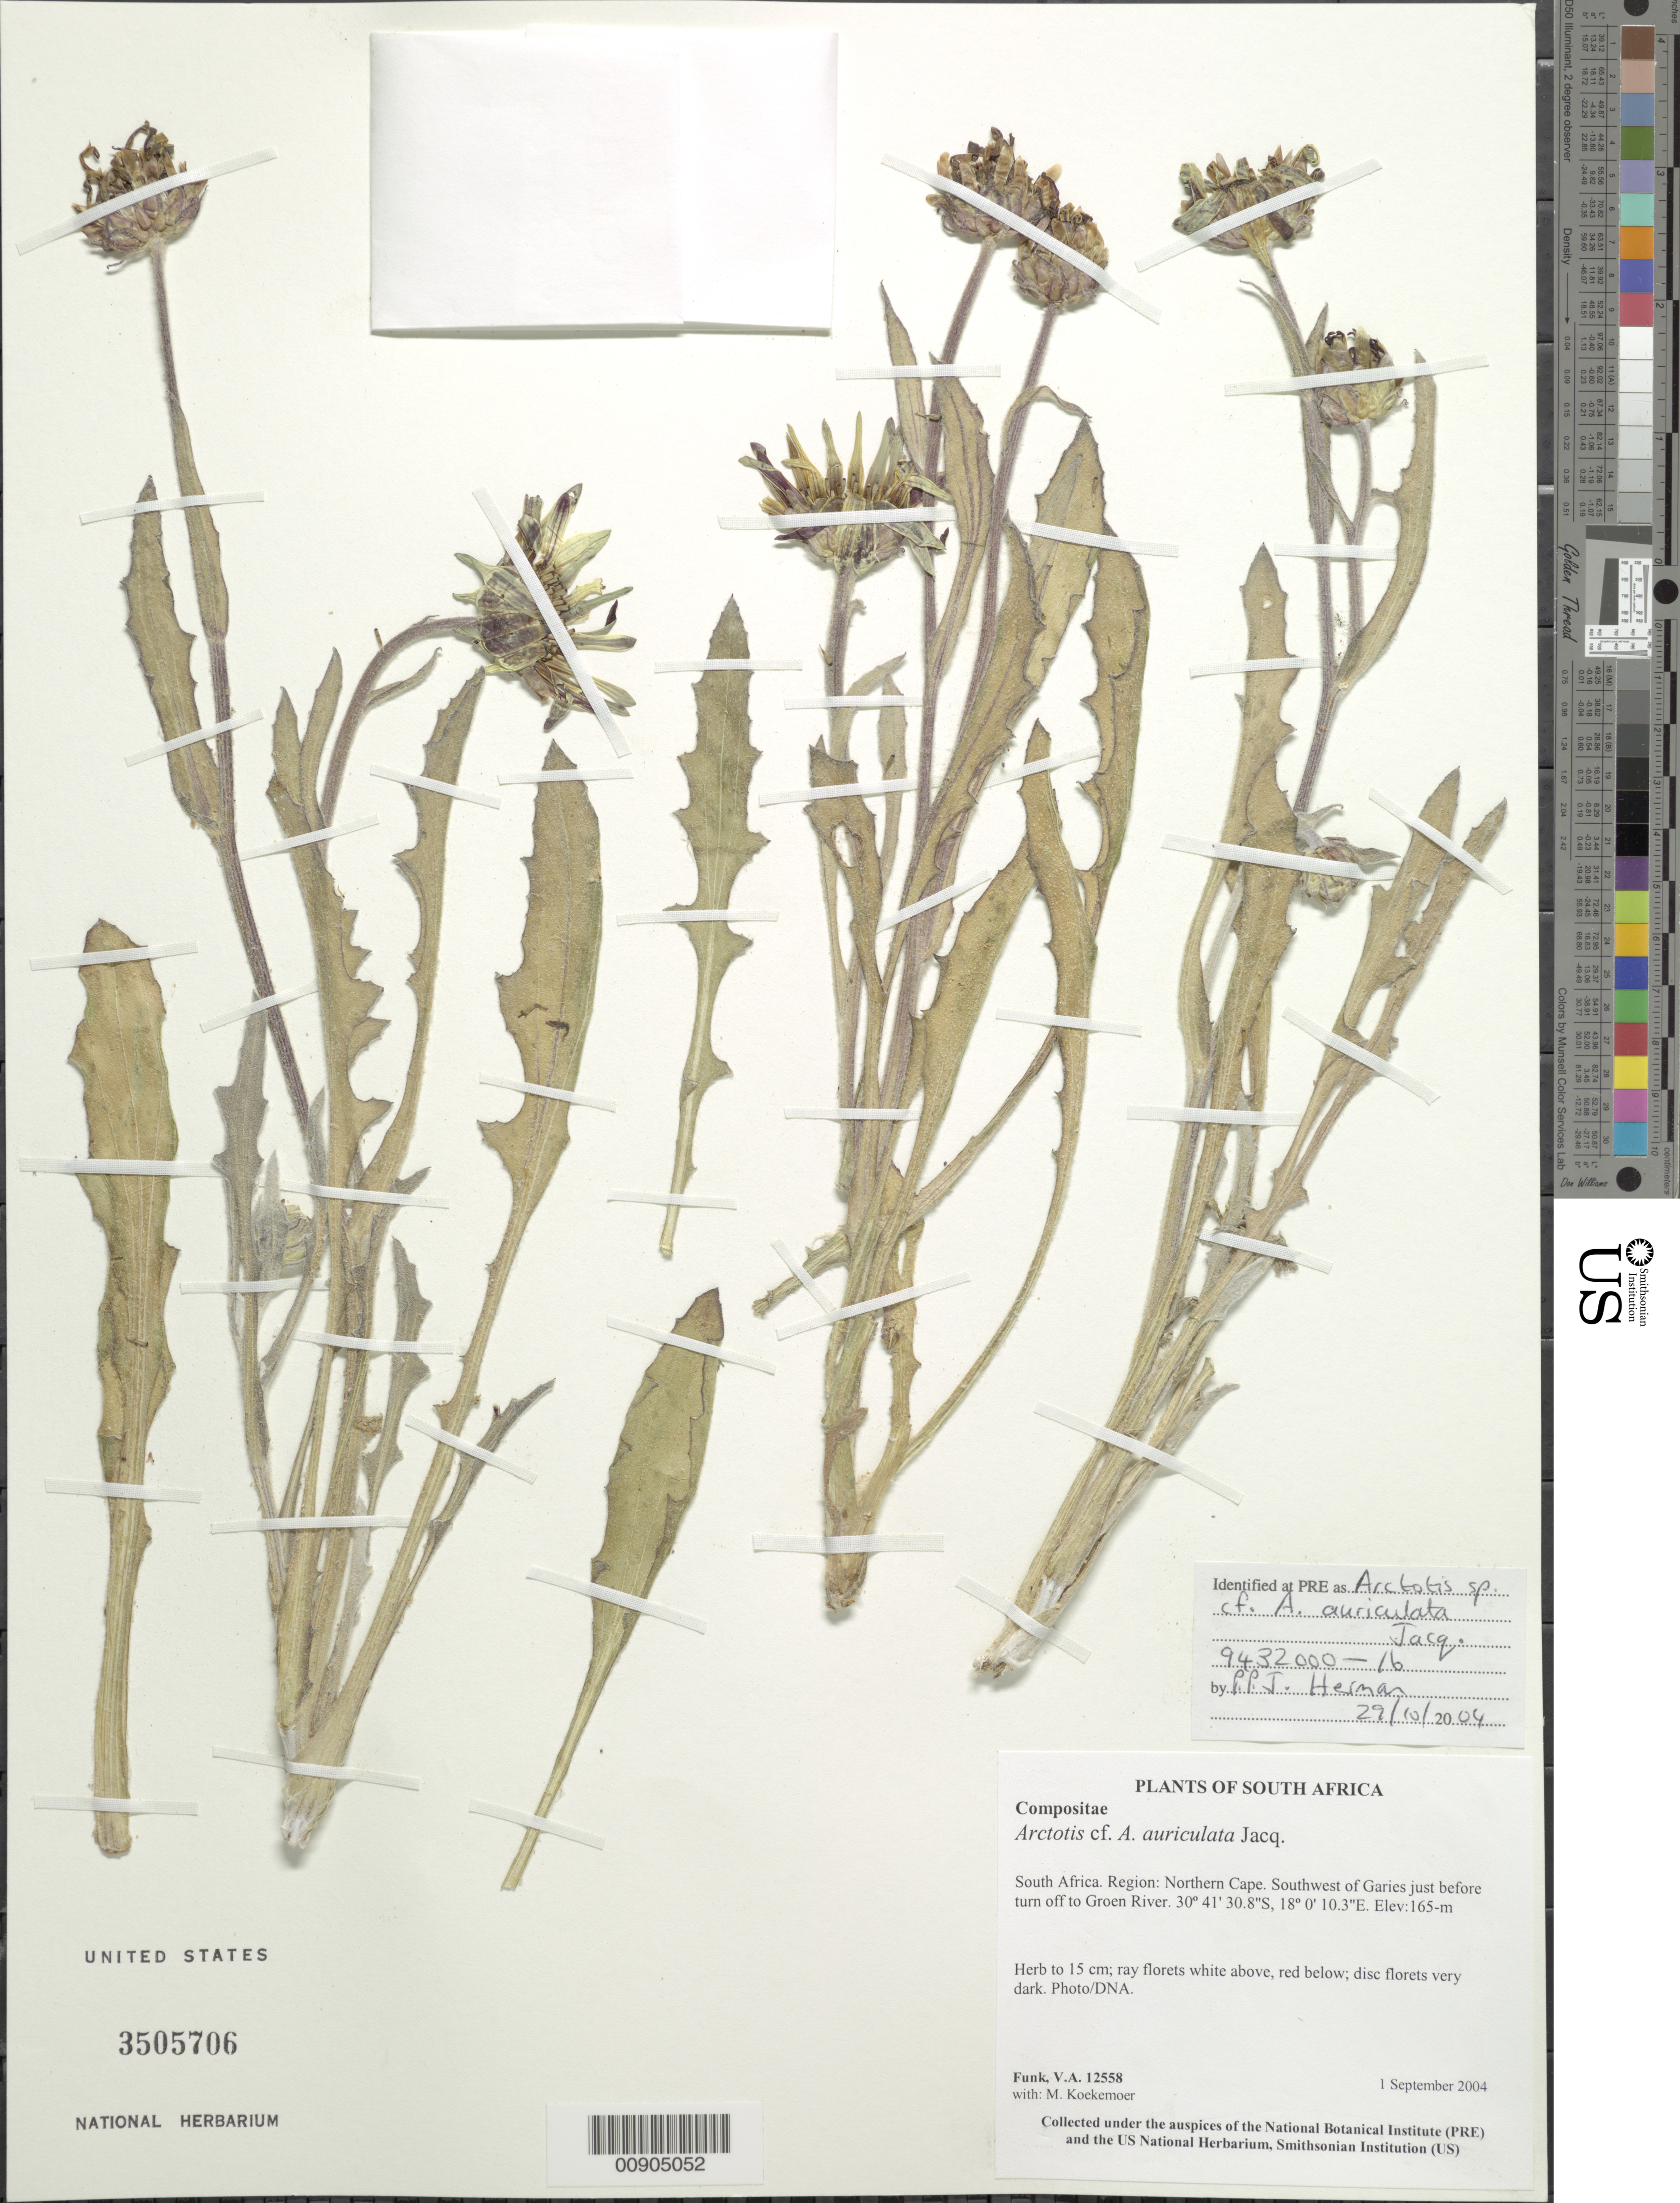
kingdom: Plantae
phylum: Tracheophyta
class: Magnoliopsida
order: Asterales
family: Asteraceae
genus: Arctotis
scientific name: Arctotis auriculata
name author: Jacq.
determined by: Herman, P. P. J.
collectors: V. Funk & M. Koekemoer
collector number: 12558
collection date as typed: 1 September 2004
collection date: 2004-09-01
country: South Africa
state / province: Northern Cape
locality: Northern Cape, SW of Garies just before turn off to Groen River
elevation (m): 165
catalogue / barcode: US 3505706